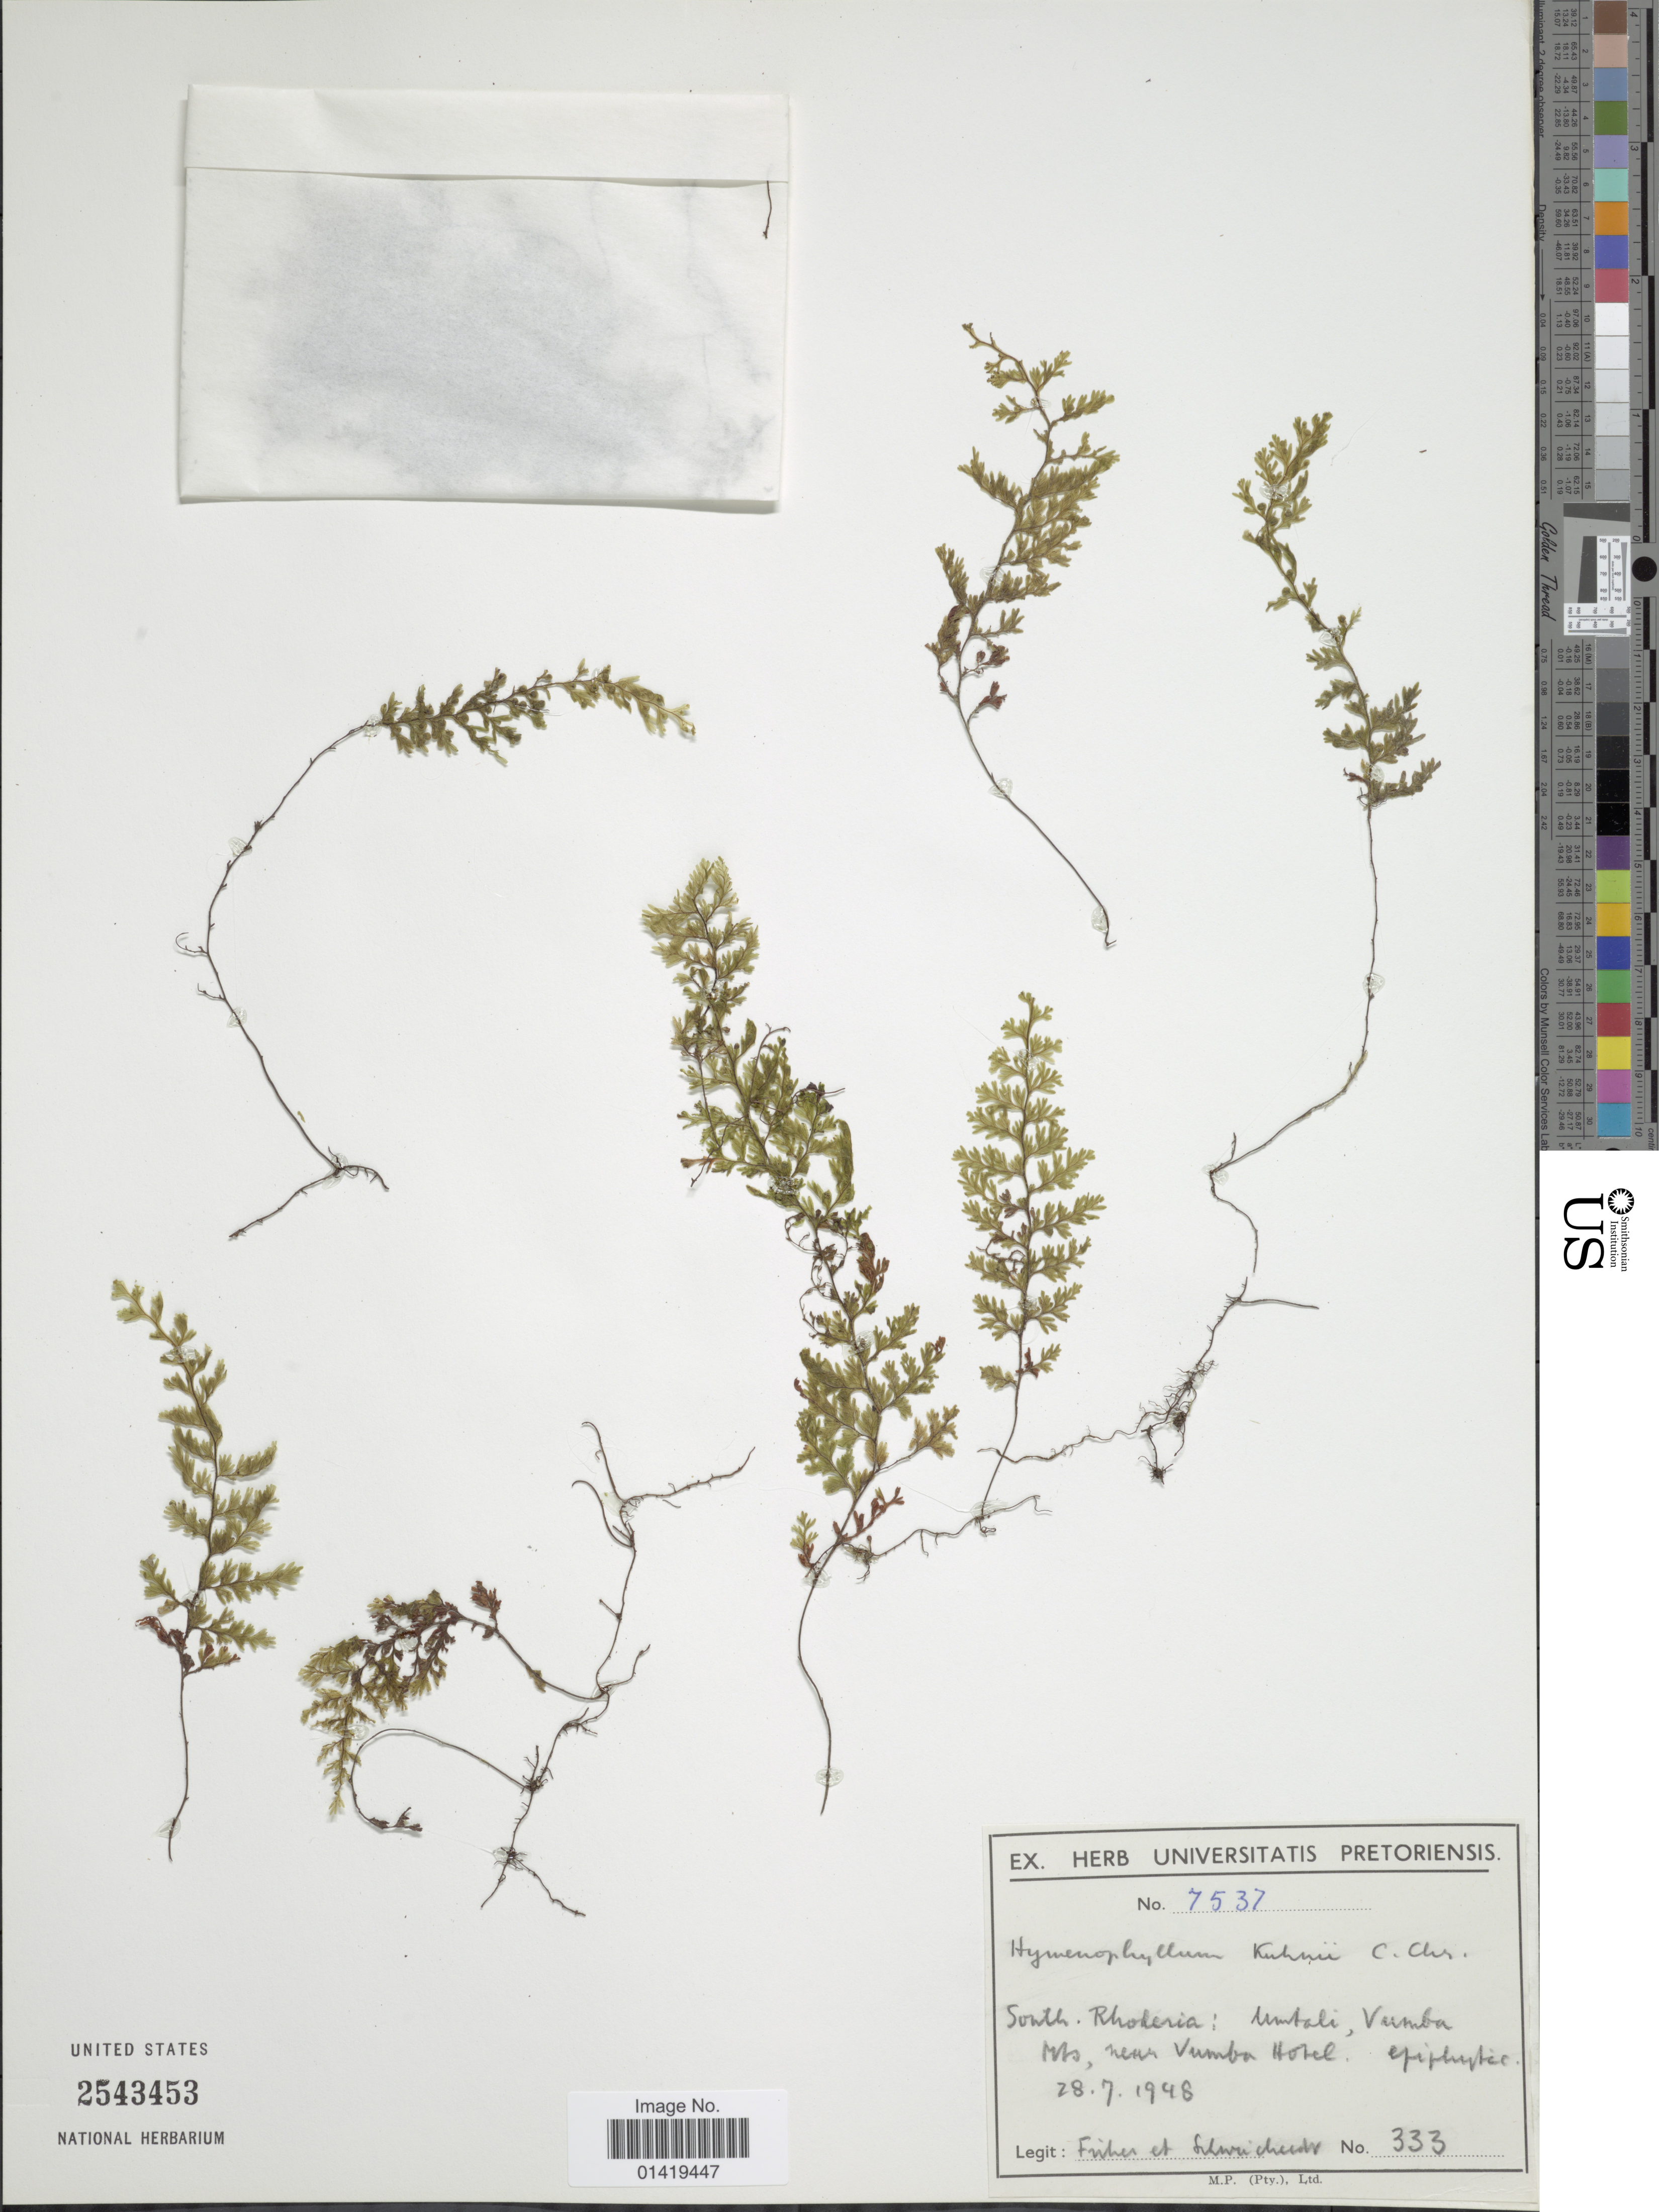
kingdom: Plantae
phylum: Tracheophyta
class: Polypodiopsida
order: Hymenophyllales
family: Hymenophyllaceae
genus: Hymenophyllum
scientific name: Hymenophyllum kuhnii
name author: C. Chr.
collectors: -- Fisher & -. Schweickerdt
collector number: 333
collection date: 1948-07-28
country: Zimbabwe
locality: South Rhodesia Umtali Vumba Mts, near Vumba Hotel.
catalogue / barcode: US 2543453